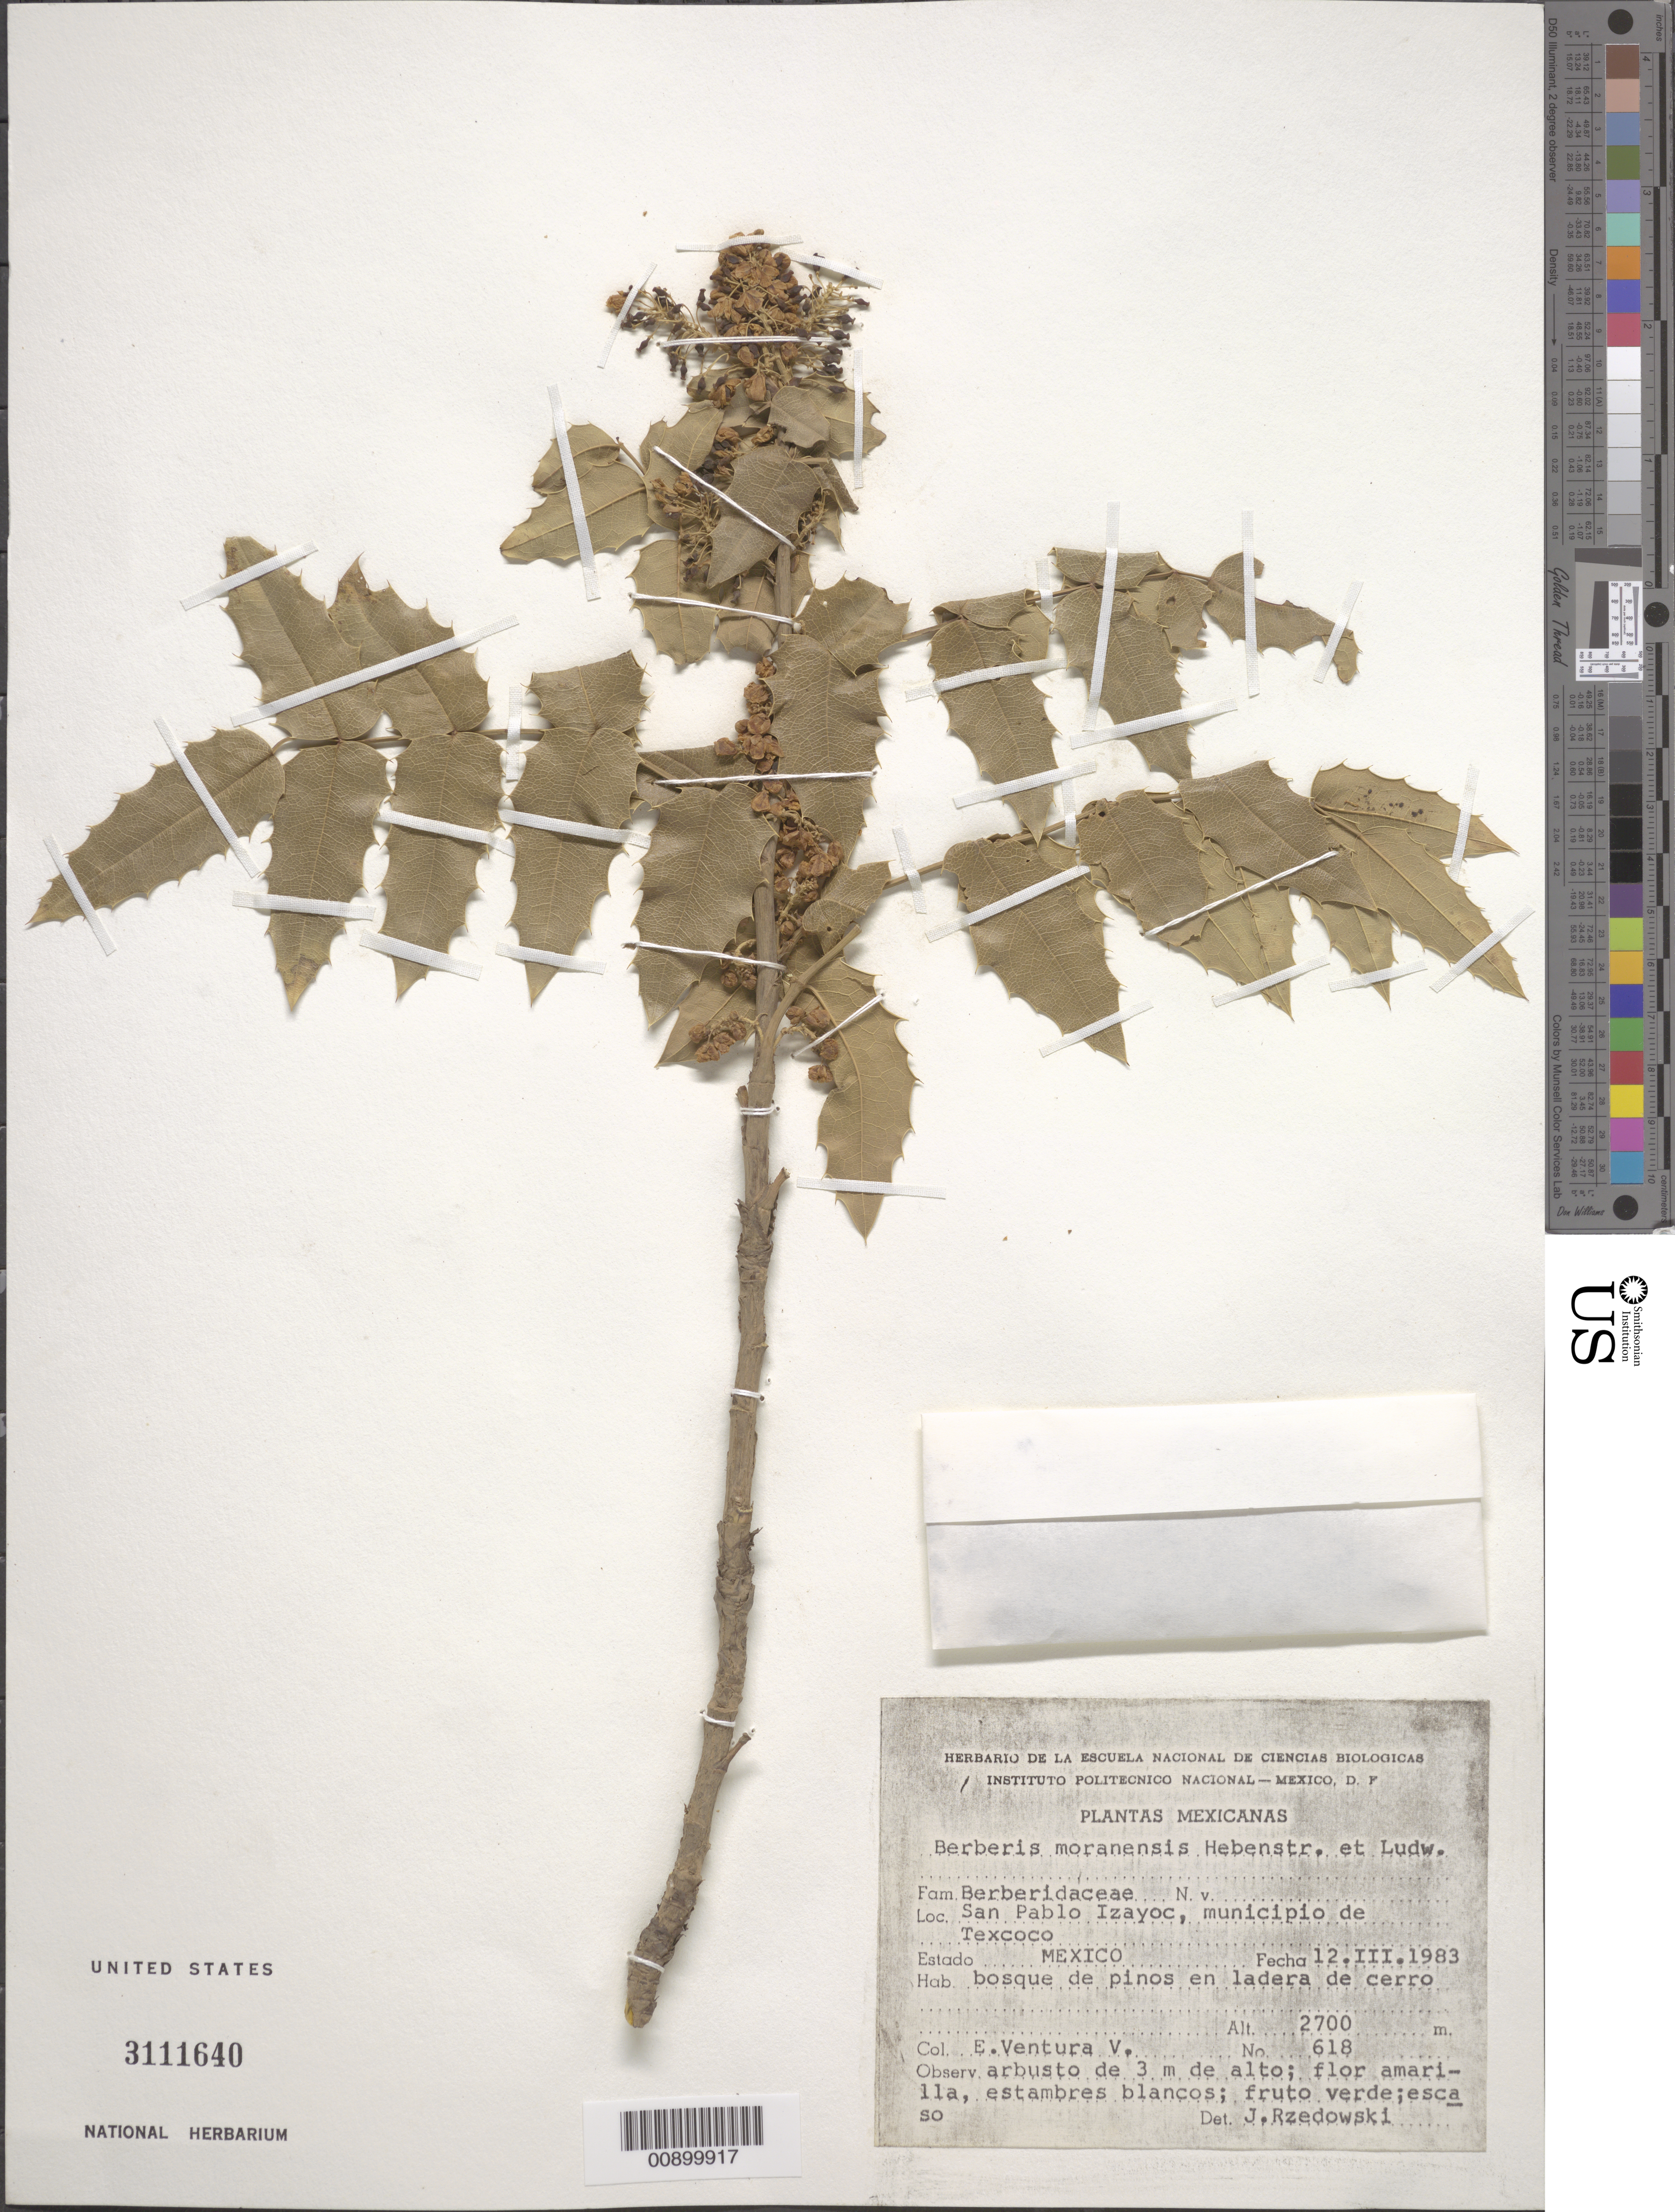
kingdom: Plantae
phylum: Tracheophyta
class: Magnoliopsida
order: Ranunculales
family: Berberidaceae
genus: Mahonia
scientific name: Mahonia moranensis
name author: (Schult. & Schult. f.) I.M. Johnst.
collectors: E. Ventura V.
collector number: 618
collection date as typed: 12 Mar 1983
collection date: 1983-03-12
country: Mexico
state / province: México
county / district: Texcoco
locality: San Pablo Izayoc, municipio de Texcoco, Estado de México.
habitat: Bosque de pinos en ladera de cerro.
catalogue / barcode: US 3111640